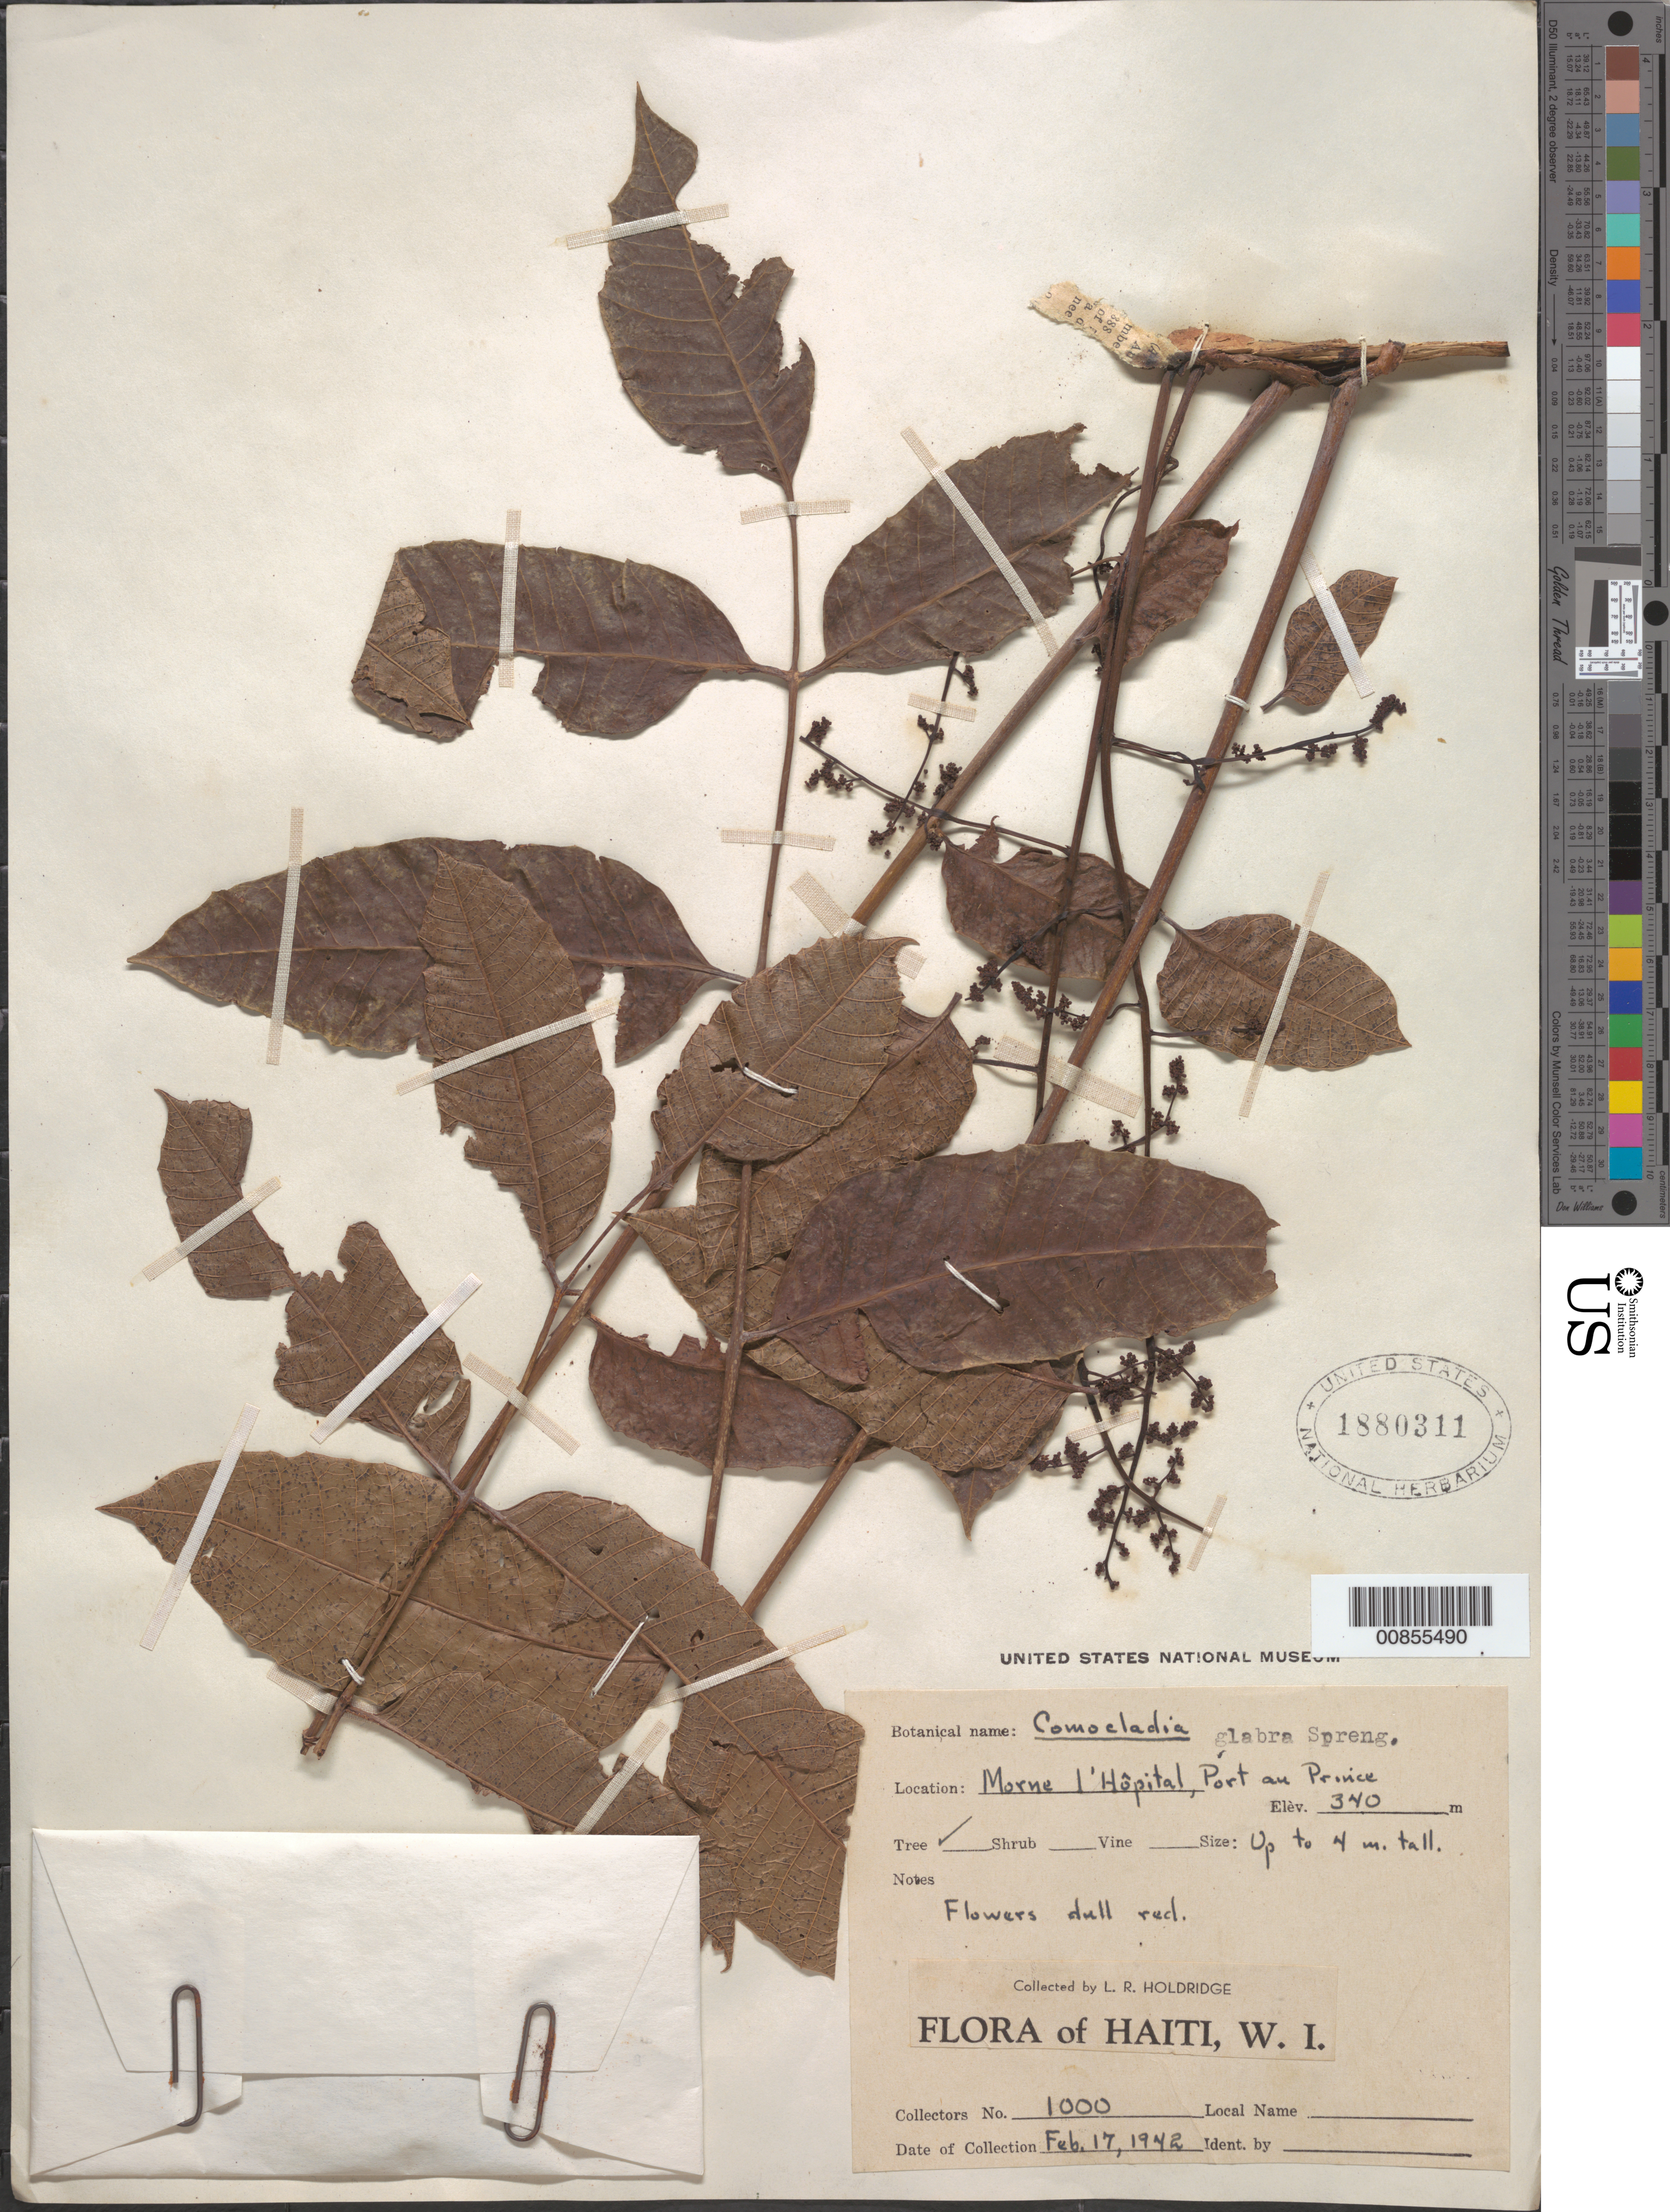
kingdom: Plantae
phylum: Tracheophyta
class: Magnoliopsida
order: Sapindales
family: Anacardiaceae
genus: Comocladia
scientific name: Comocladia glabra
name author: (Schult.) Spreng.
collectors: -. Holdizan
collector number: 1000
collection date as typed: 17 Feb 1942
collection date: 1942-02-17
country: Haiti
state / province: Ouest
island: Hispaniola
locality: Morne l'Hôpital, Port-au-Prince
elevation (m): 340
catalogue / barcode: US 1880311